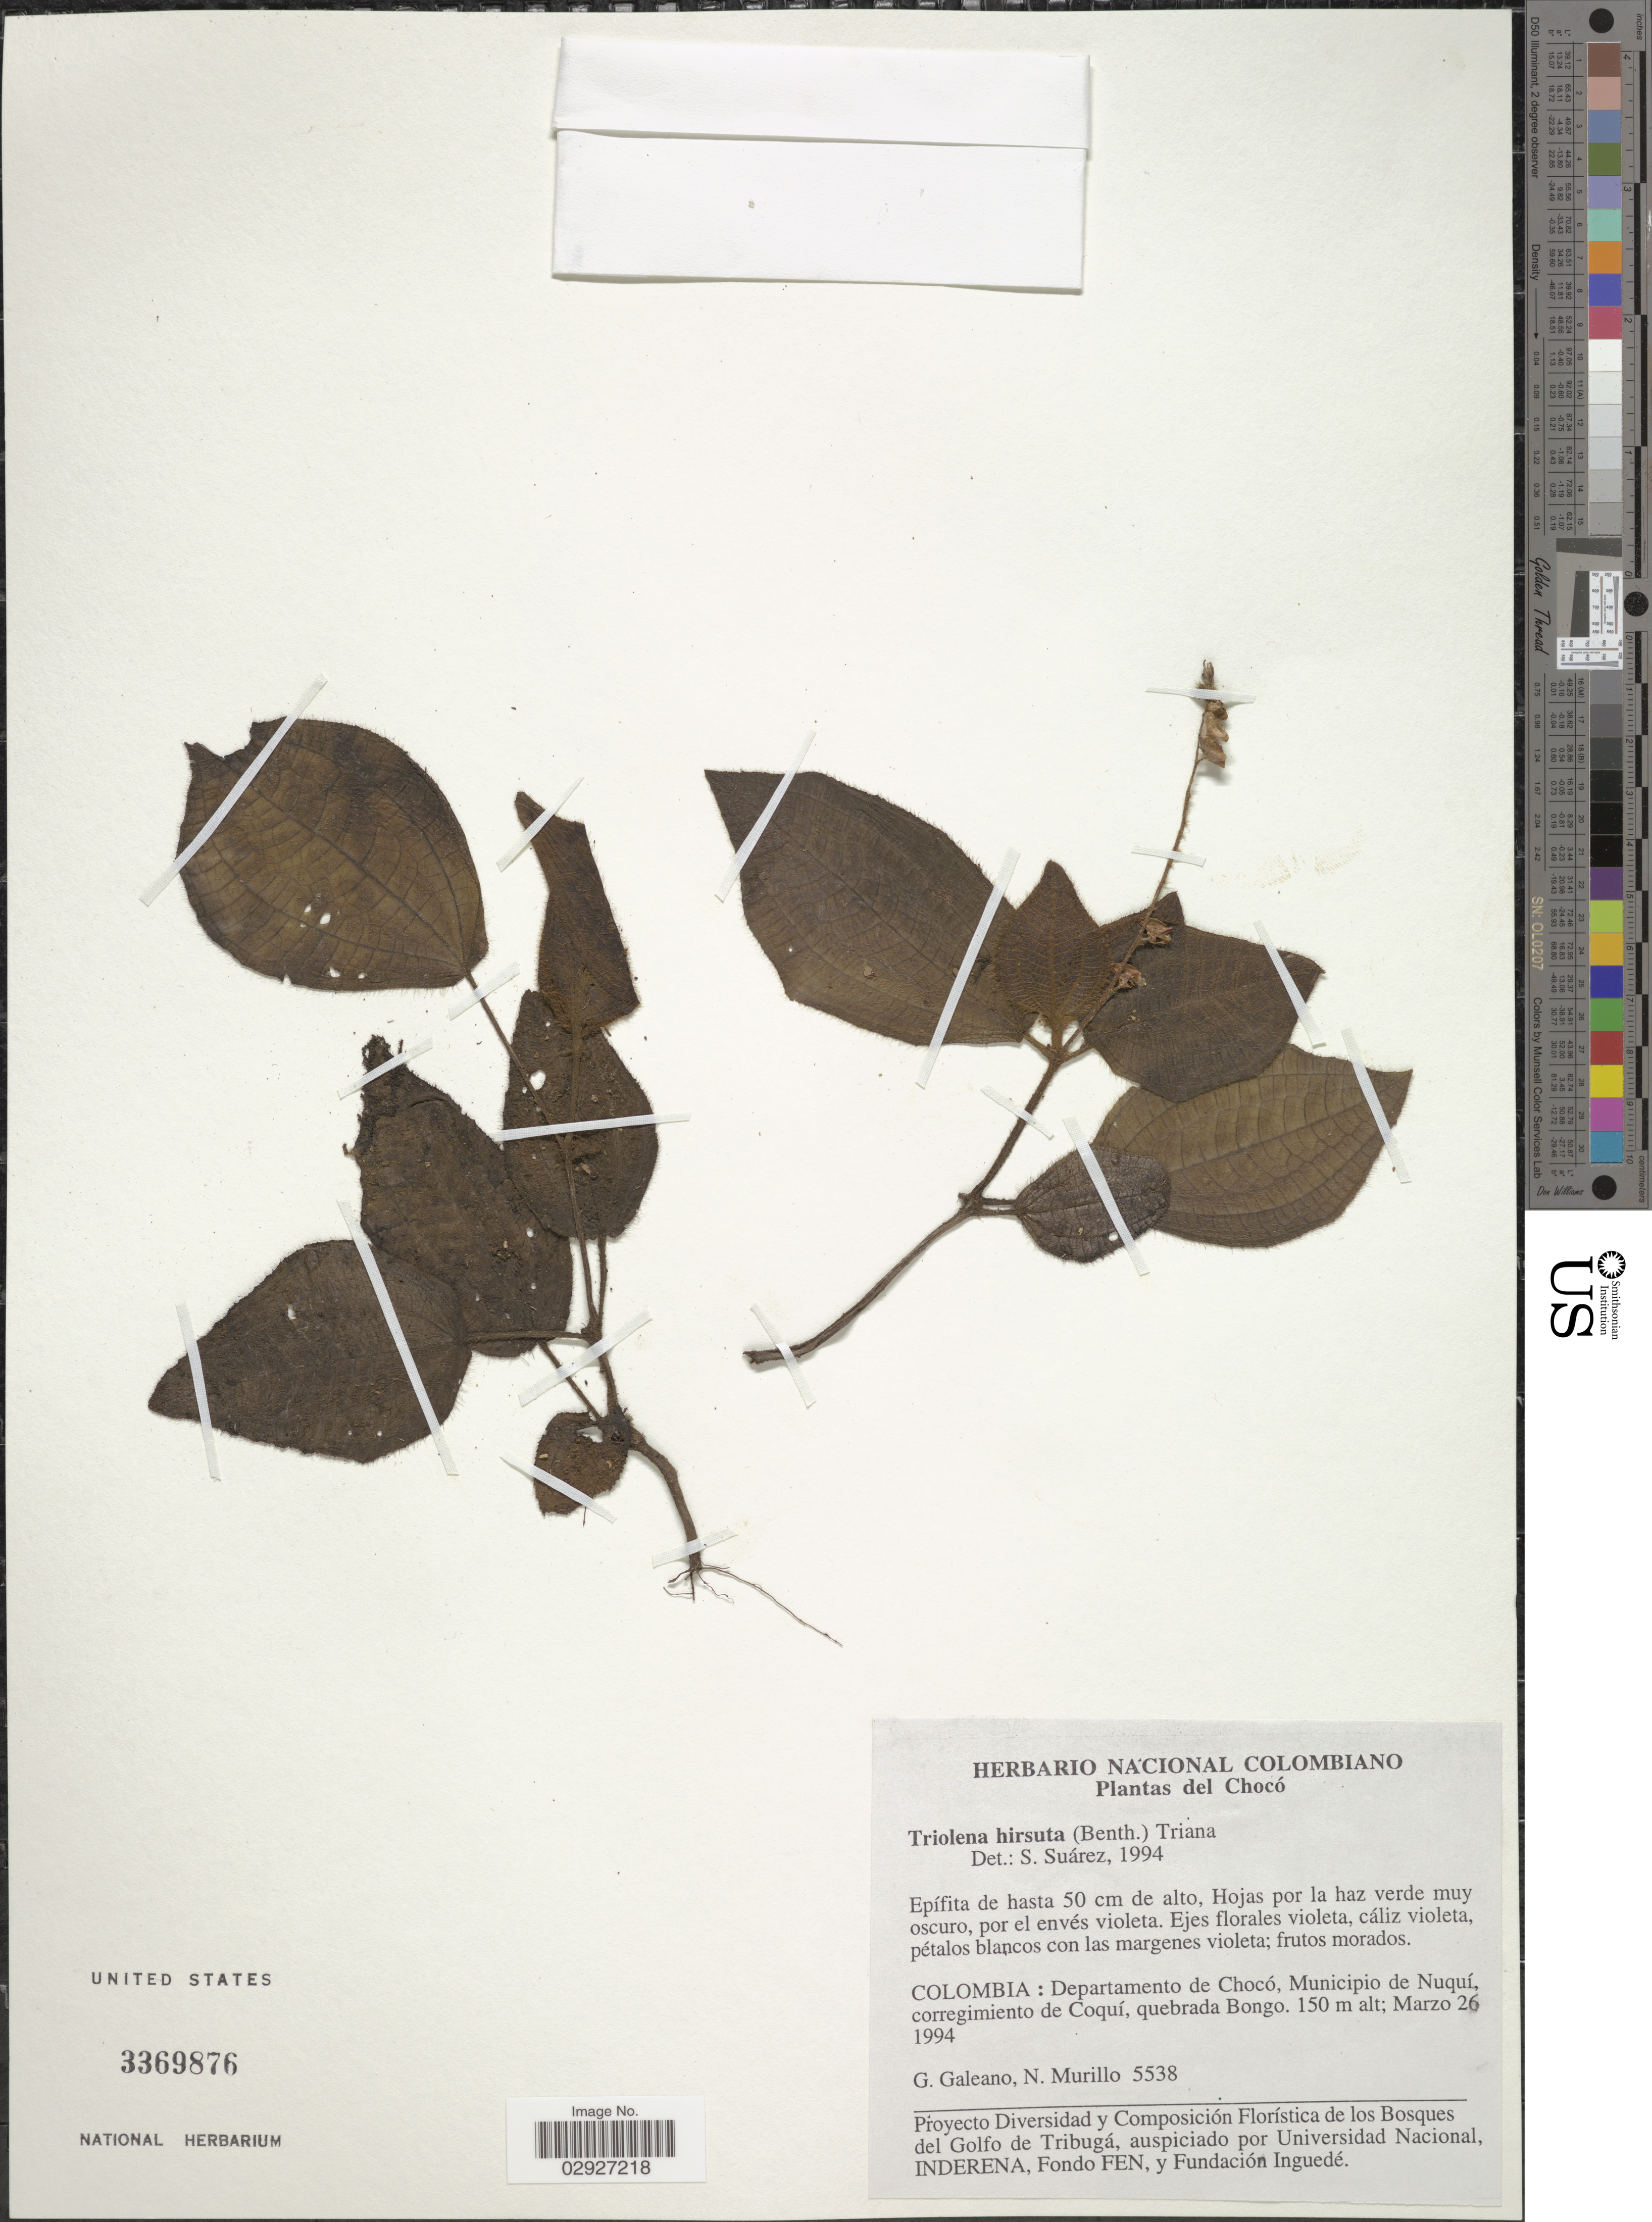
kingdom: Plantae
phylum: Tracheophyta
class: Magnoliopsida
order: Myrtales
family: Melastomataceae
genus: Triolena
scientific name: Triolena hirsuta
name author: (Benth.) Triana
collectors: G. A. Galeano & N. Murillo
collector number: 5538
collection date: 1994-03-26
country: Colombia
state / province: Chocó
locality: Departamento de Chocó, Municipio de Nuquí, corregimiento de Coquí, quebrada Bongo.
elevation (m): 150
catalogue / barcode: US 3369876